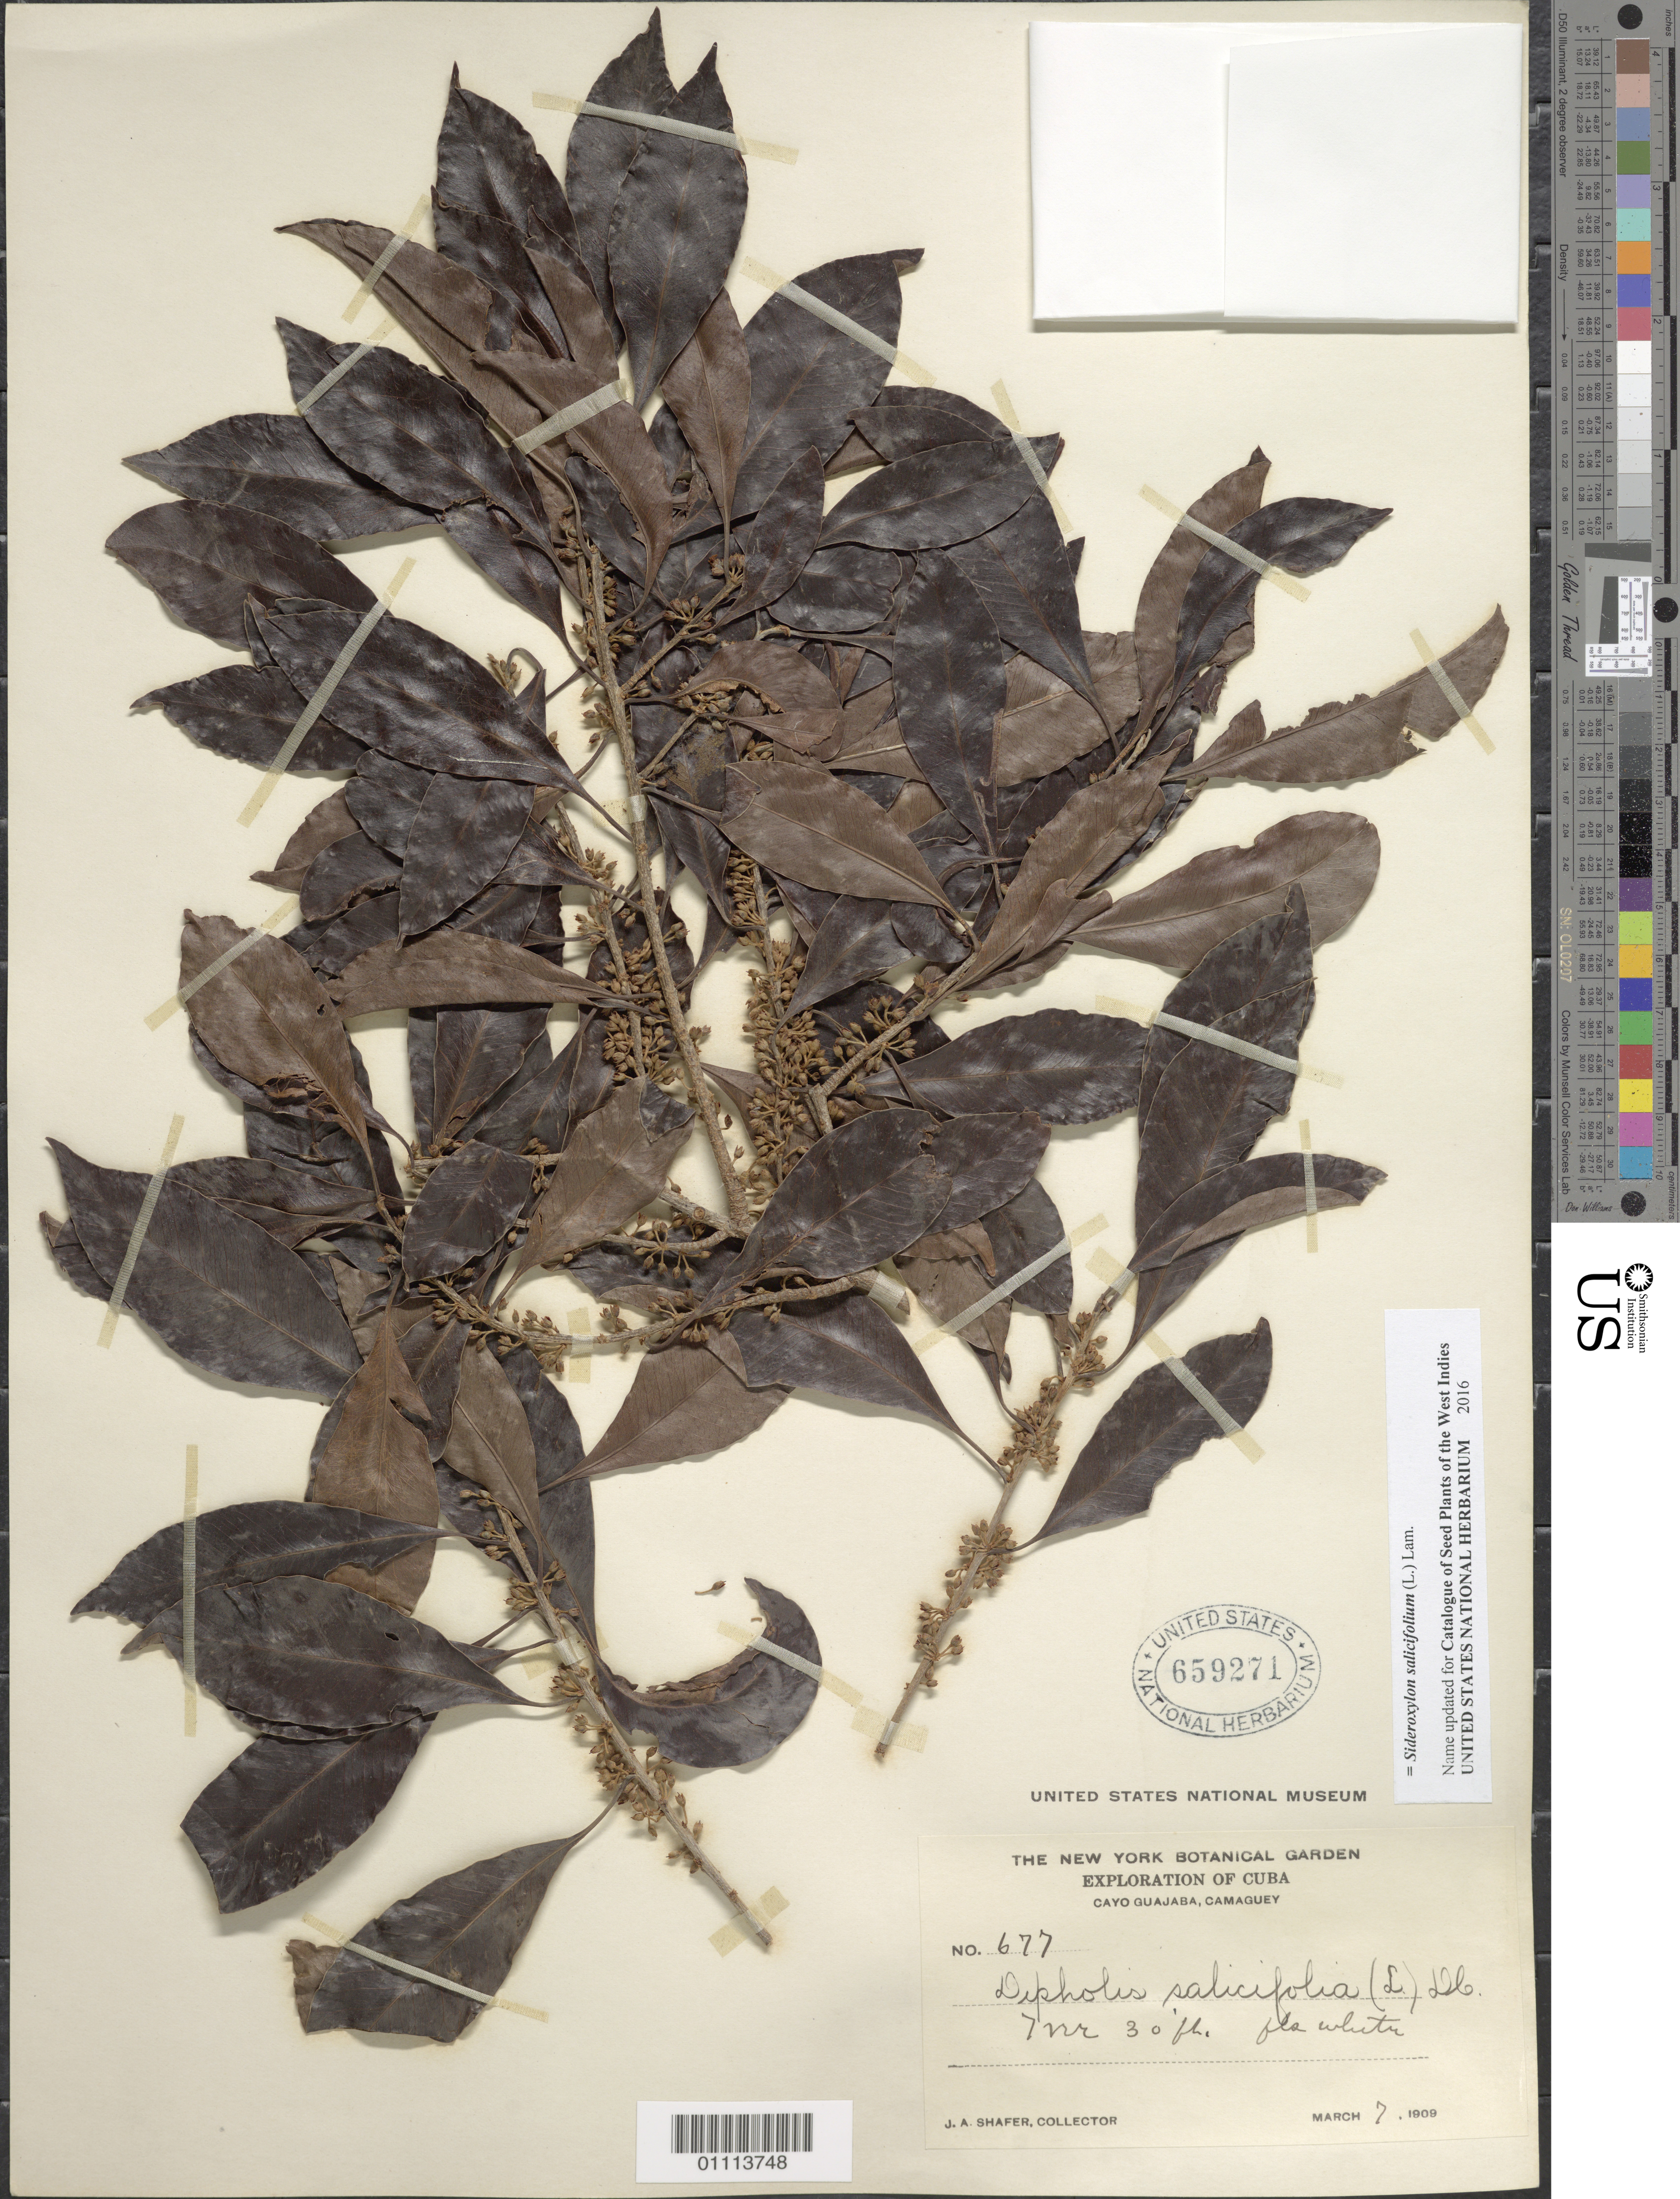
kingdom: Plantae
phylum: Tracheophyta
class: Magnoliopsida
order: Ericales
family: Sapotaceae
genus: Dipholis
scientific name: Dipholis salicifolia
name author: (L.) A. DC.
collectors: J. A. Shafer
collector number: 677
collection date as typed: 07 Mar 1909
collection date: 1909-03-07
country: Cuba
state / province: Camagüey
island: Cuba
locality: Cayo Guajaba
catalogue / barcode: US 659271